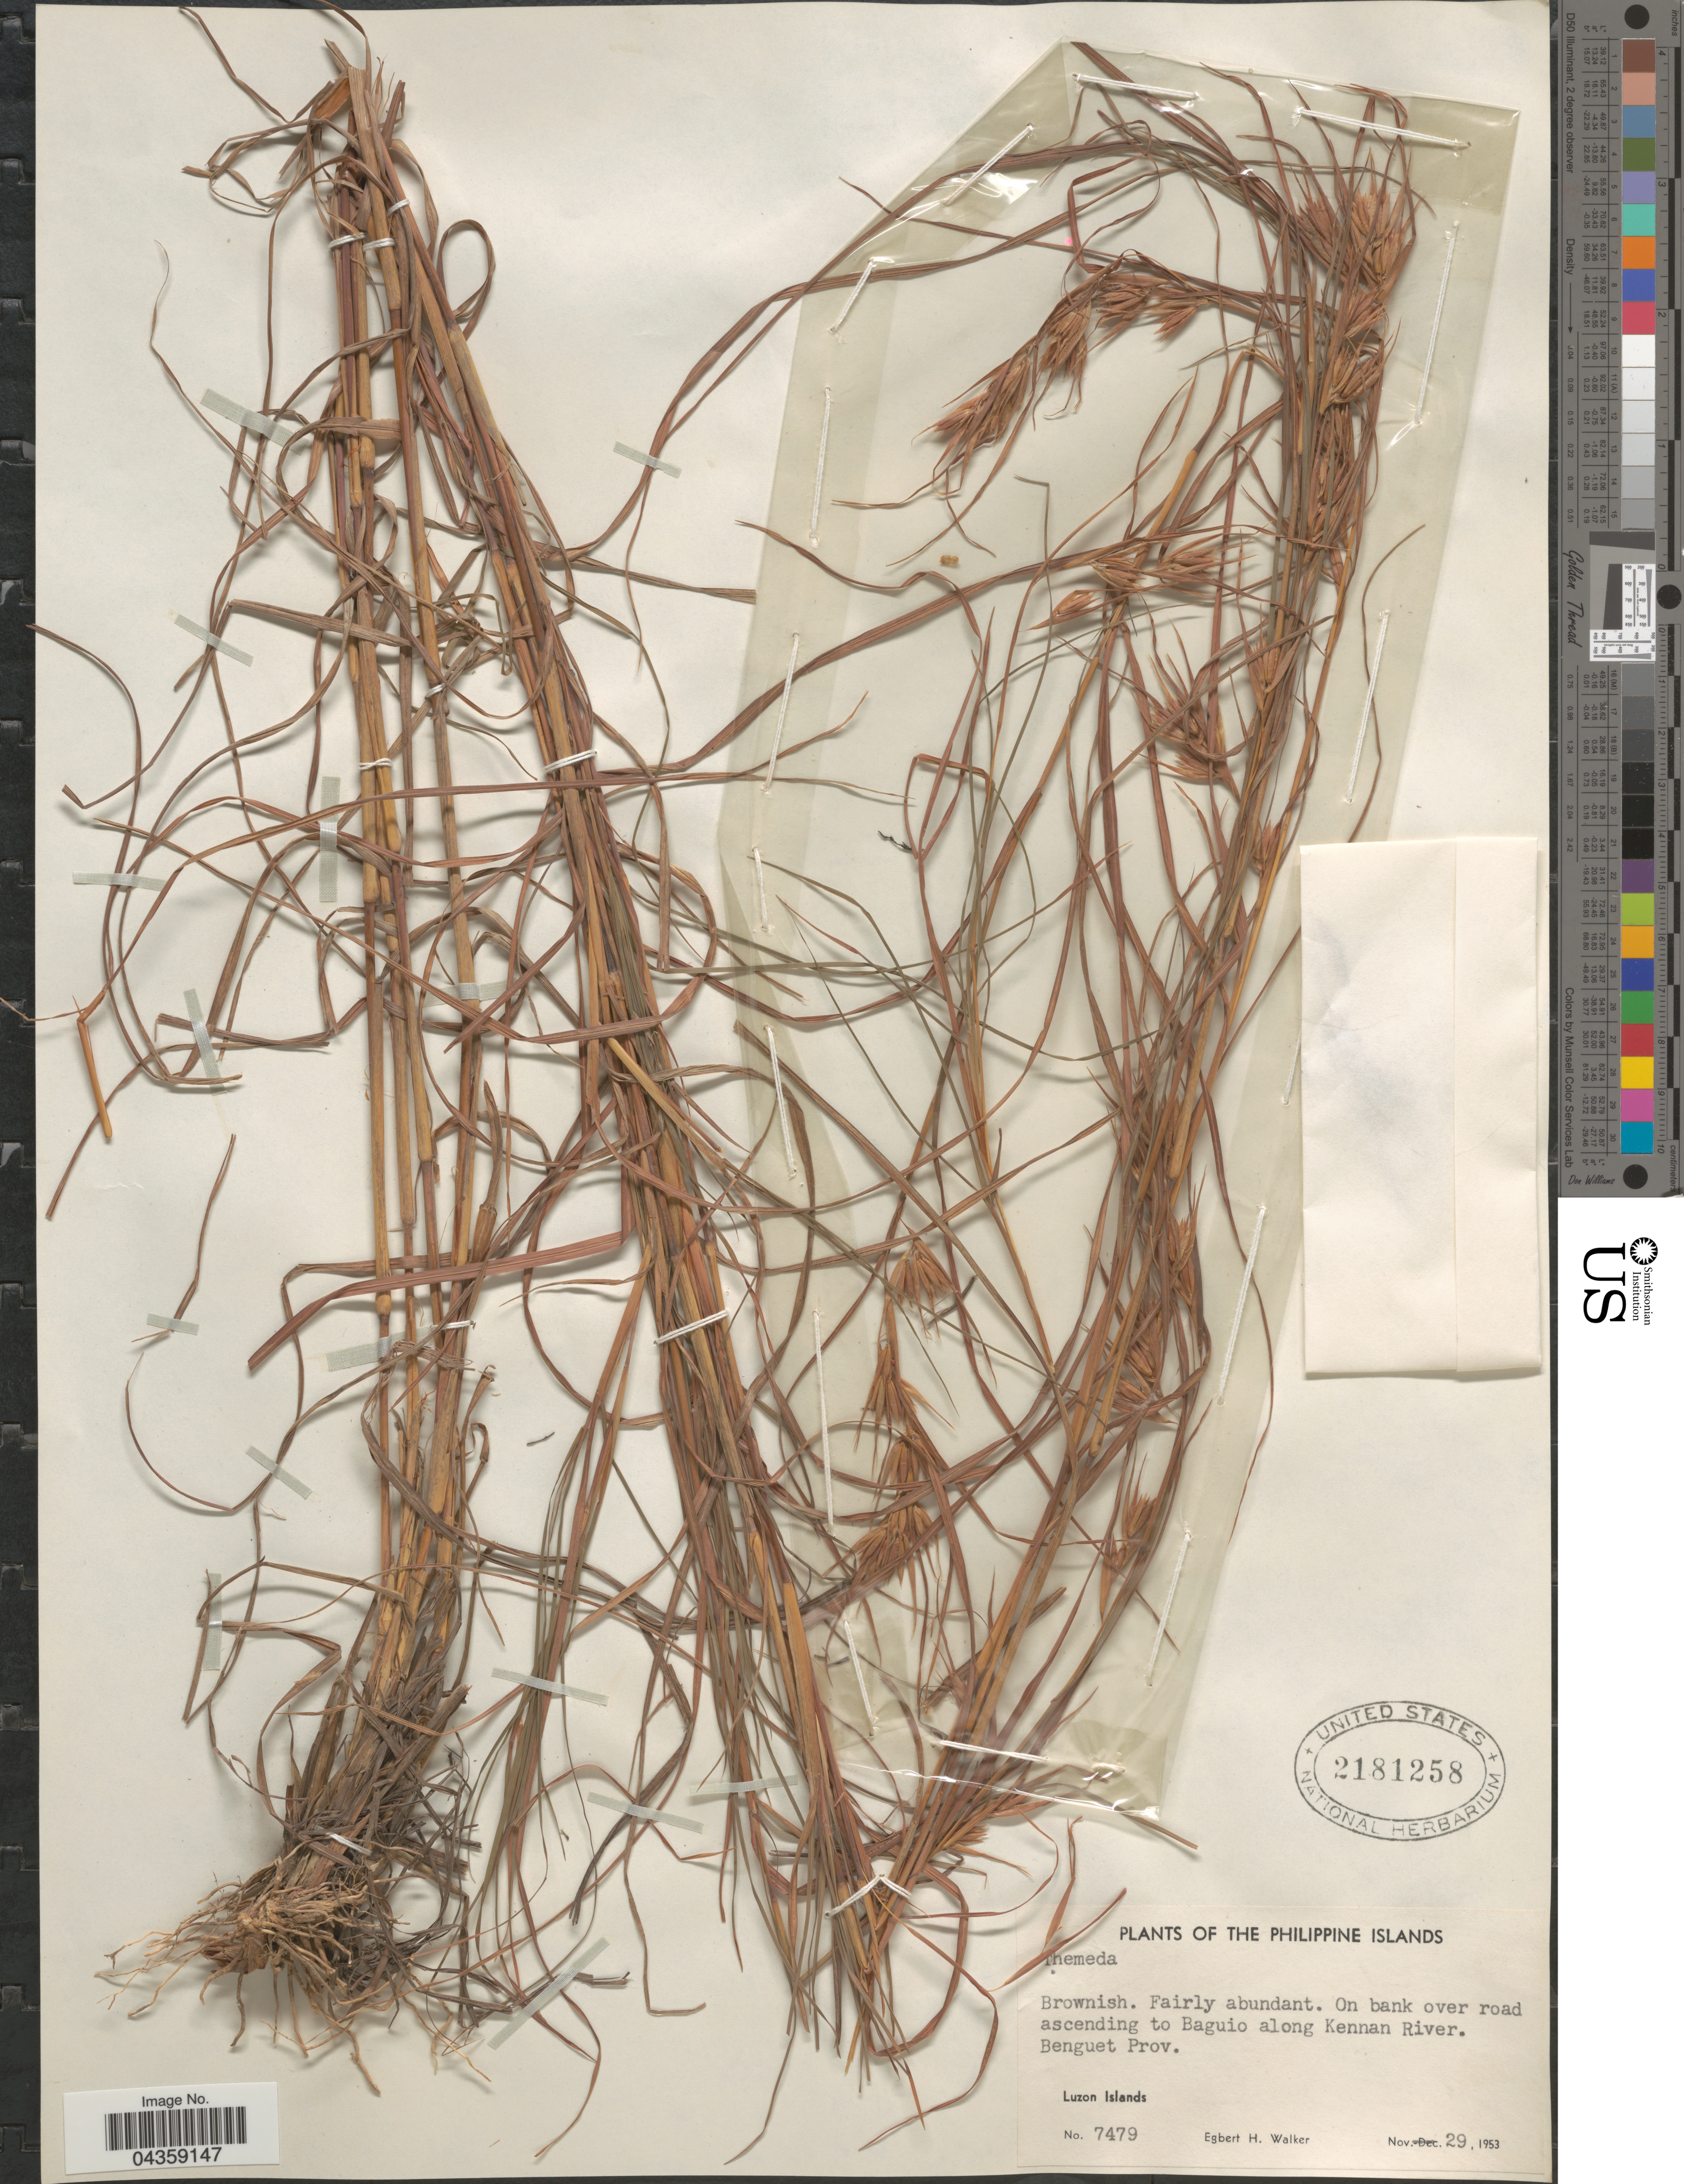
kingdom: Plantae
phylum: Tracheophyta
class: Liliopsida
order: Poales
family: Poaceae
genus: Themeda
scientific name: Themeda sp.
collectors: E. H. Walker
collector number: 7479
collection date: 1953-11-29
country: Philippines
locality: The Philippine Islands. On bank over road ascending to Baguio along Kennan River. Benguet Prov. Luzon Islands.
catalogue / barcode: US 2181258